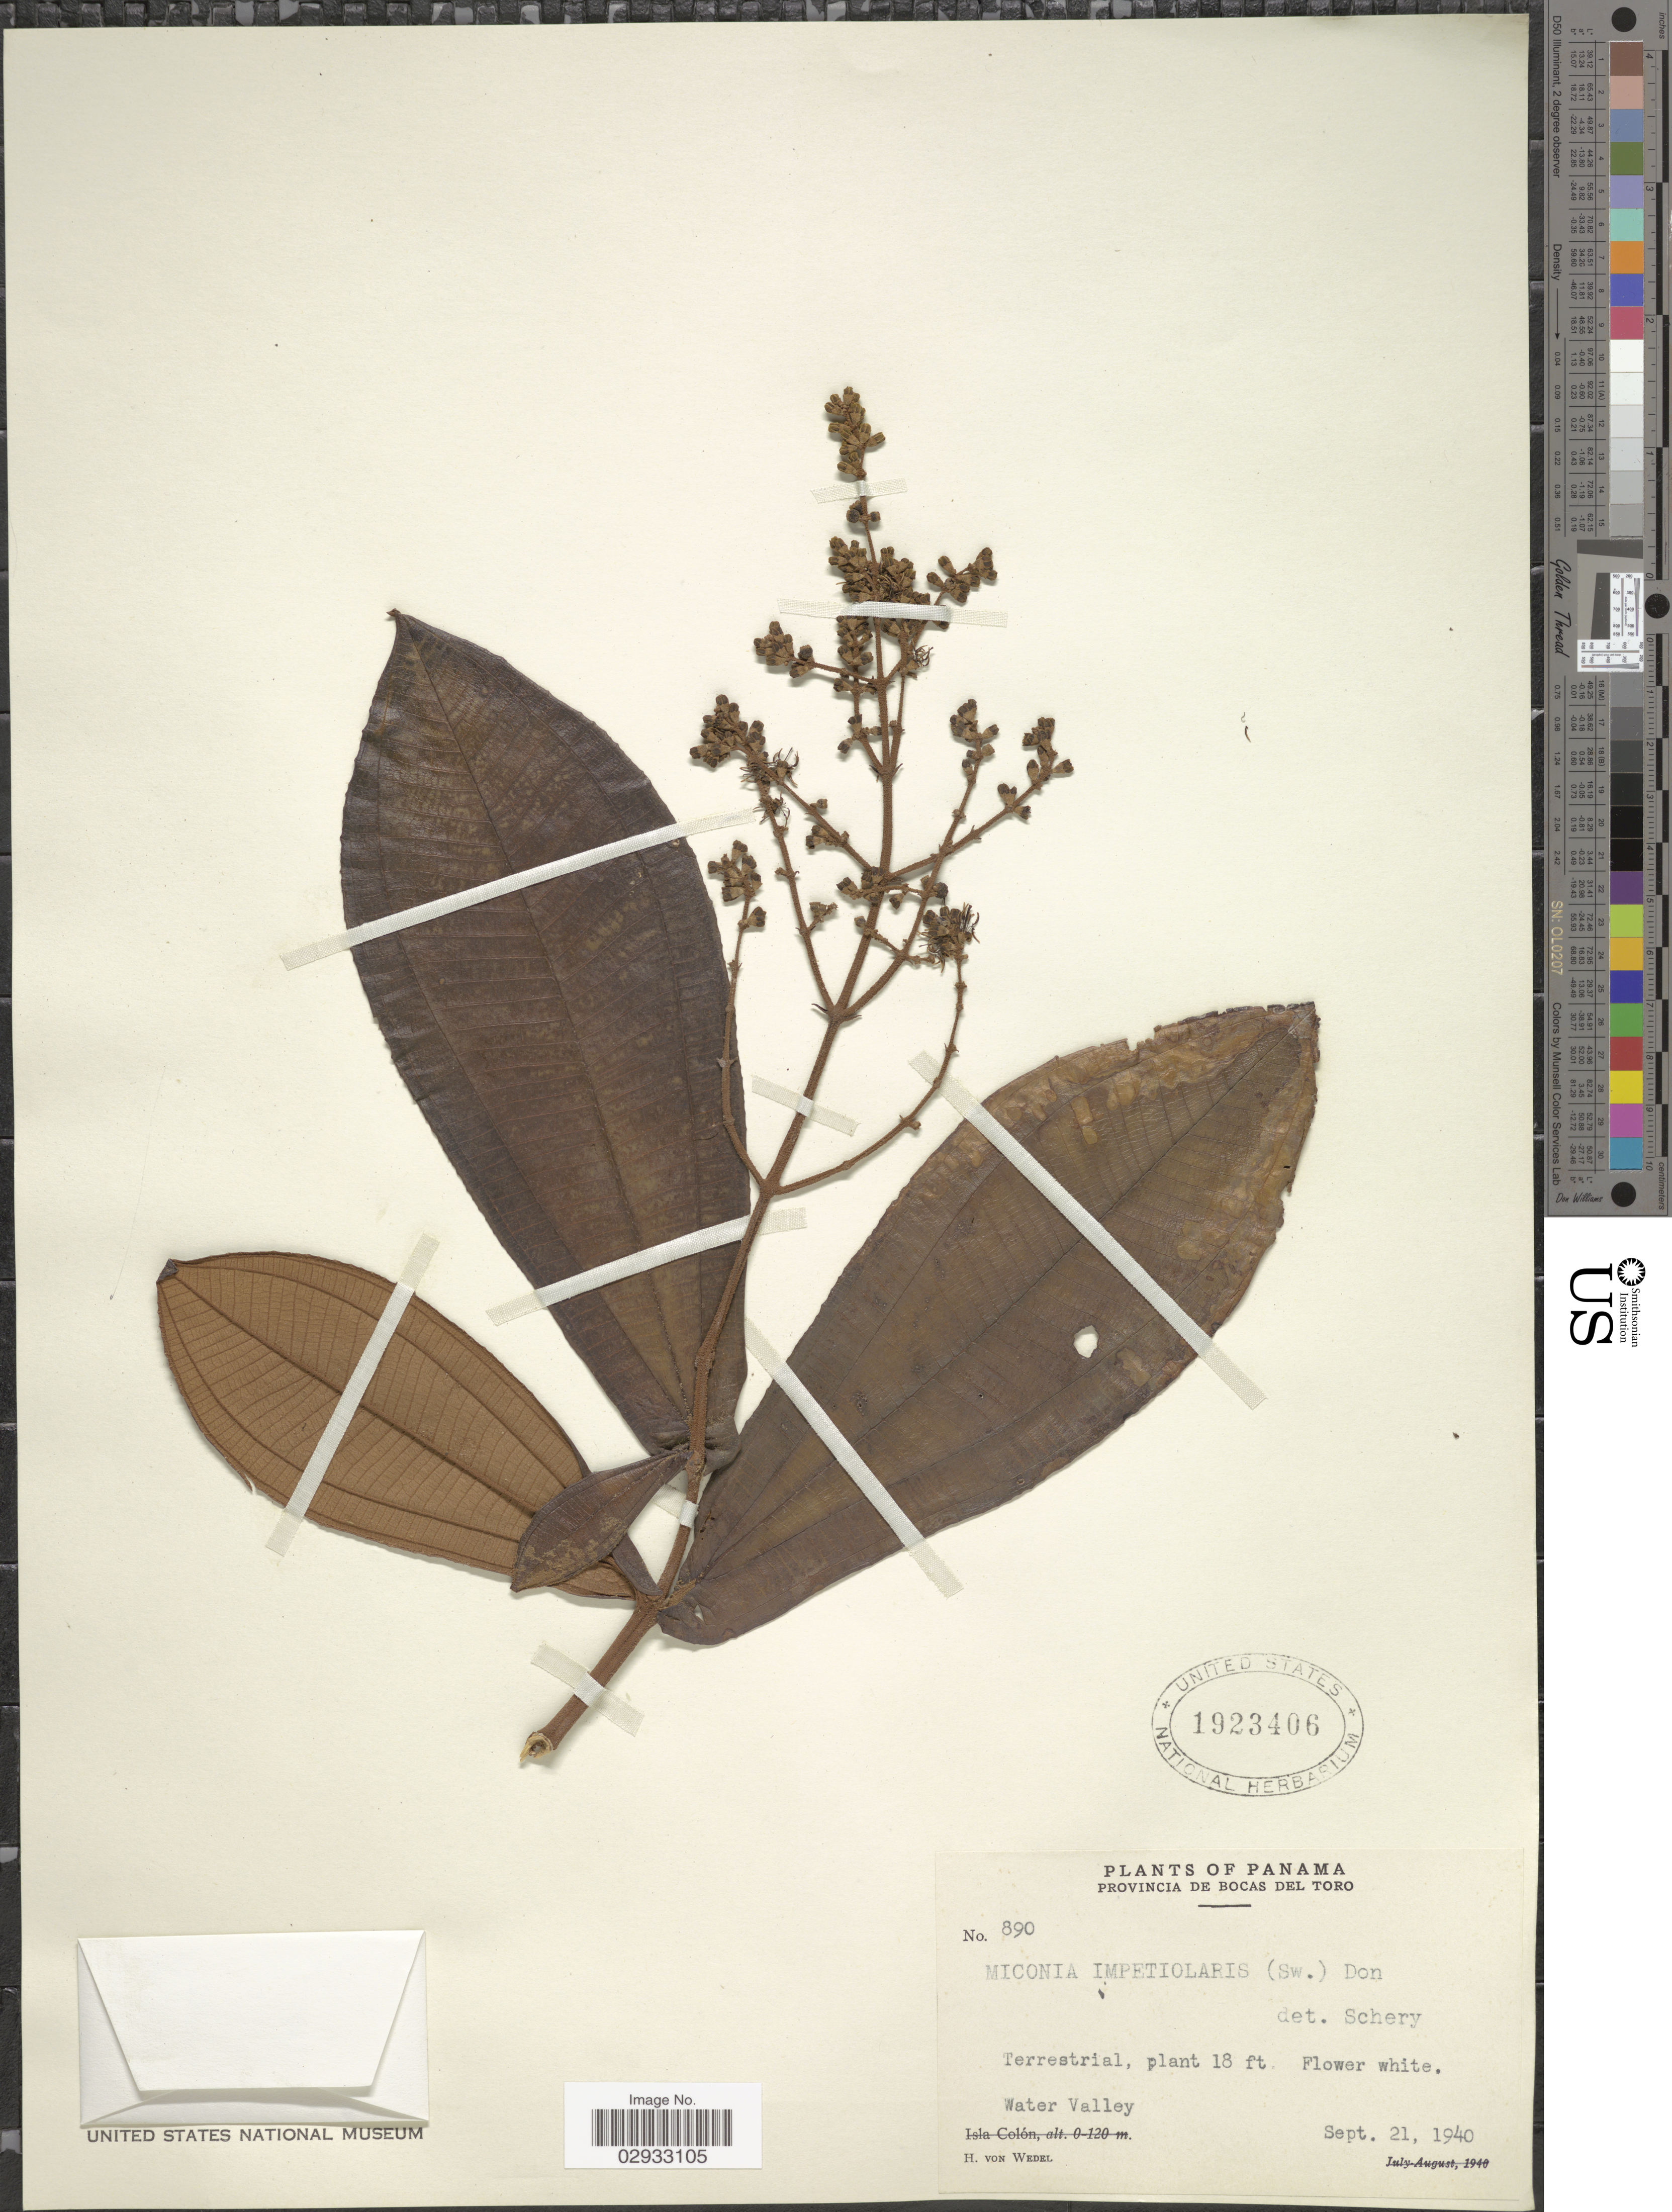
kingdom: Plantae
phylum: Tracheophyta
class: Magnoliopsida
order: Myrtales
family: Melastomataceae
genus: Miconia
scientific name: Miconia impetiolaris var. pandurifolia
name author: Naudin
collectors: H. von Wedel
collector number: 890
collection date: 1940-09-21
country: Panama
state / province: Bocas del Toro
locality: Provincia de Bocas Del Toro. Water Valley.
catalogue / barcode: US 1923406